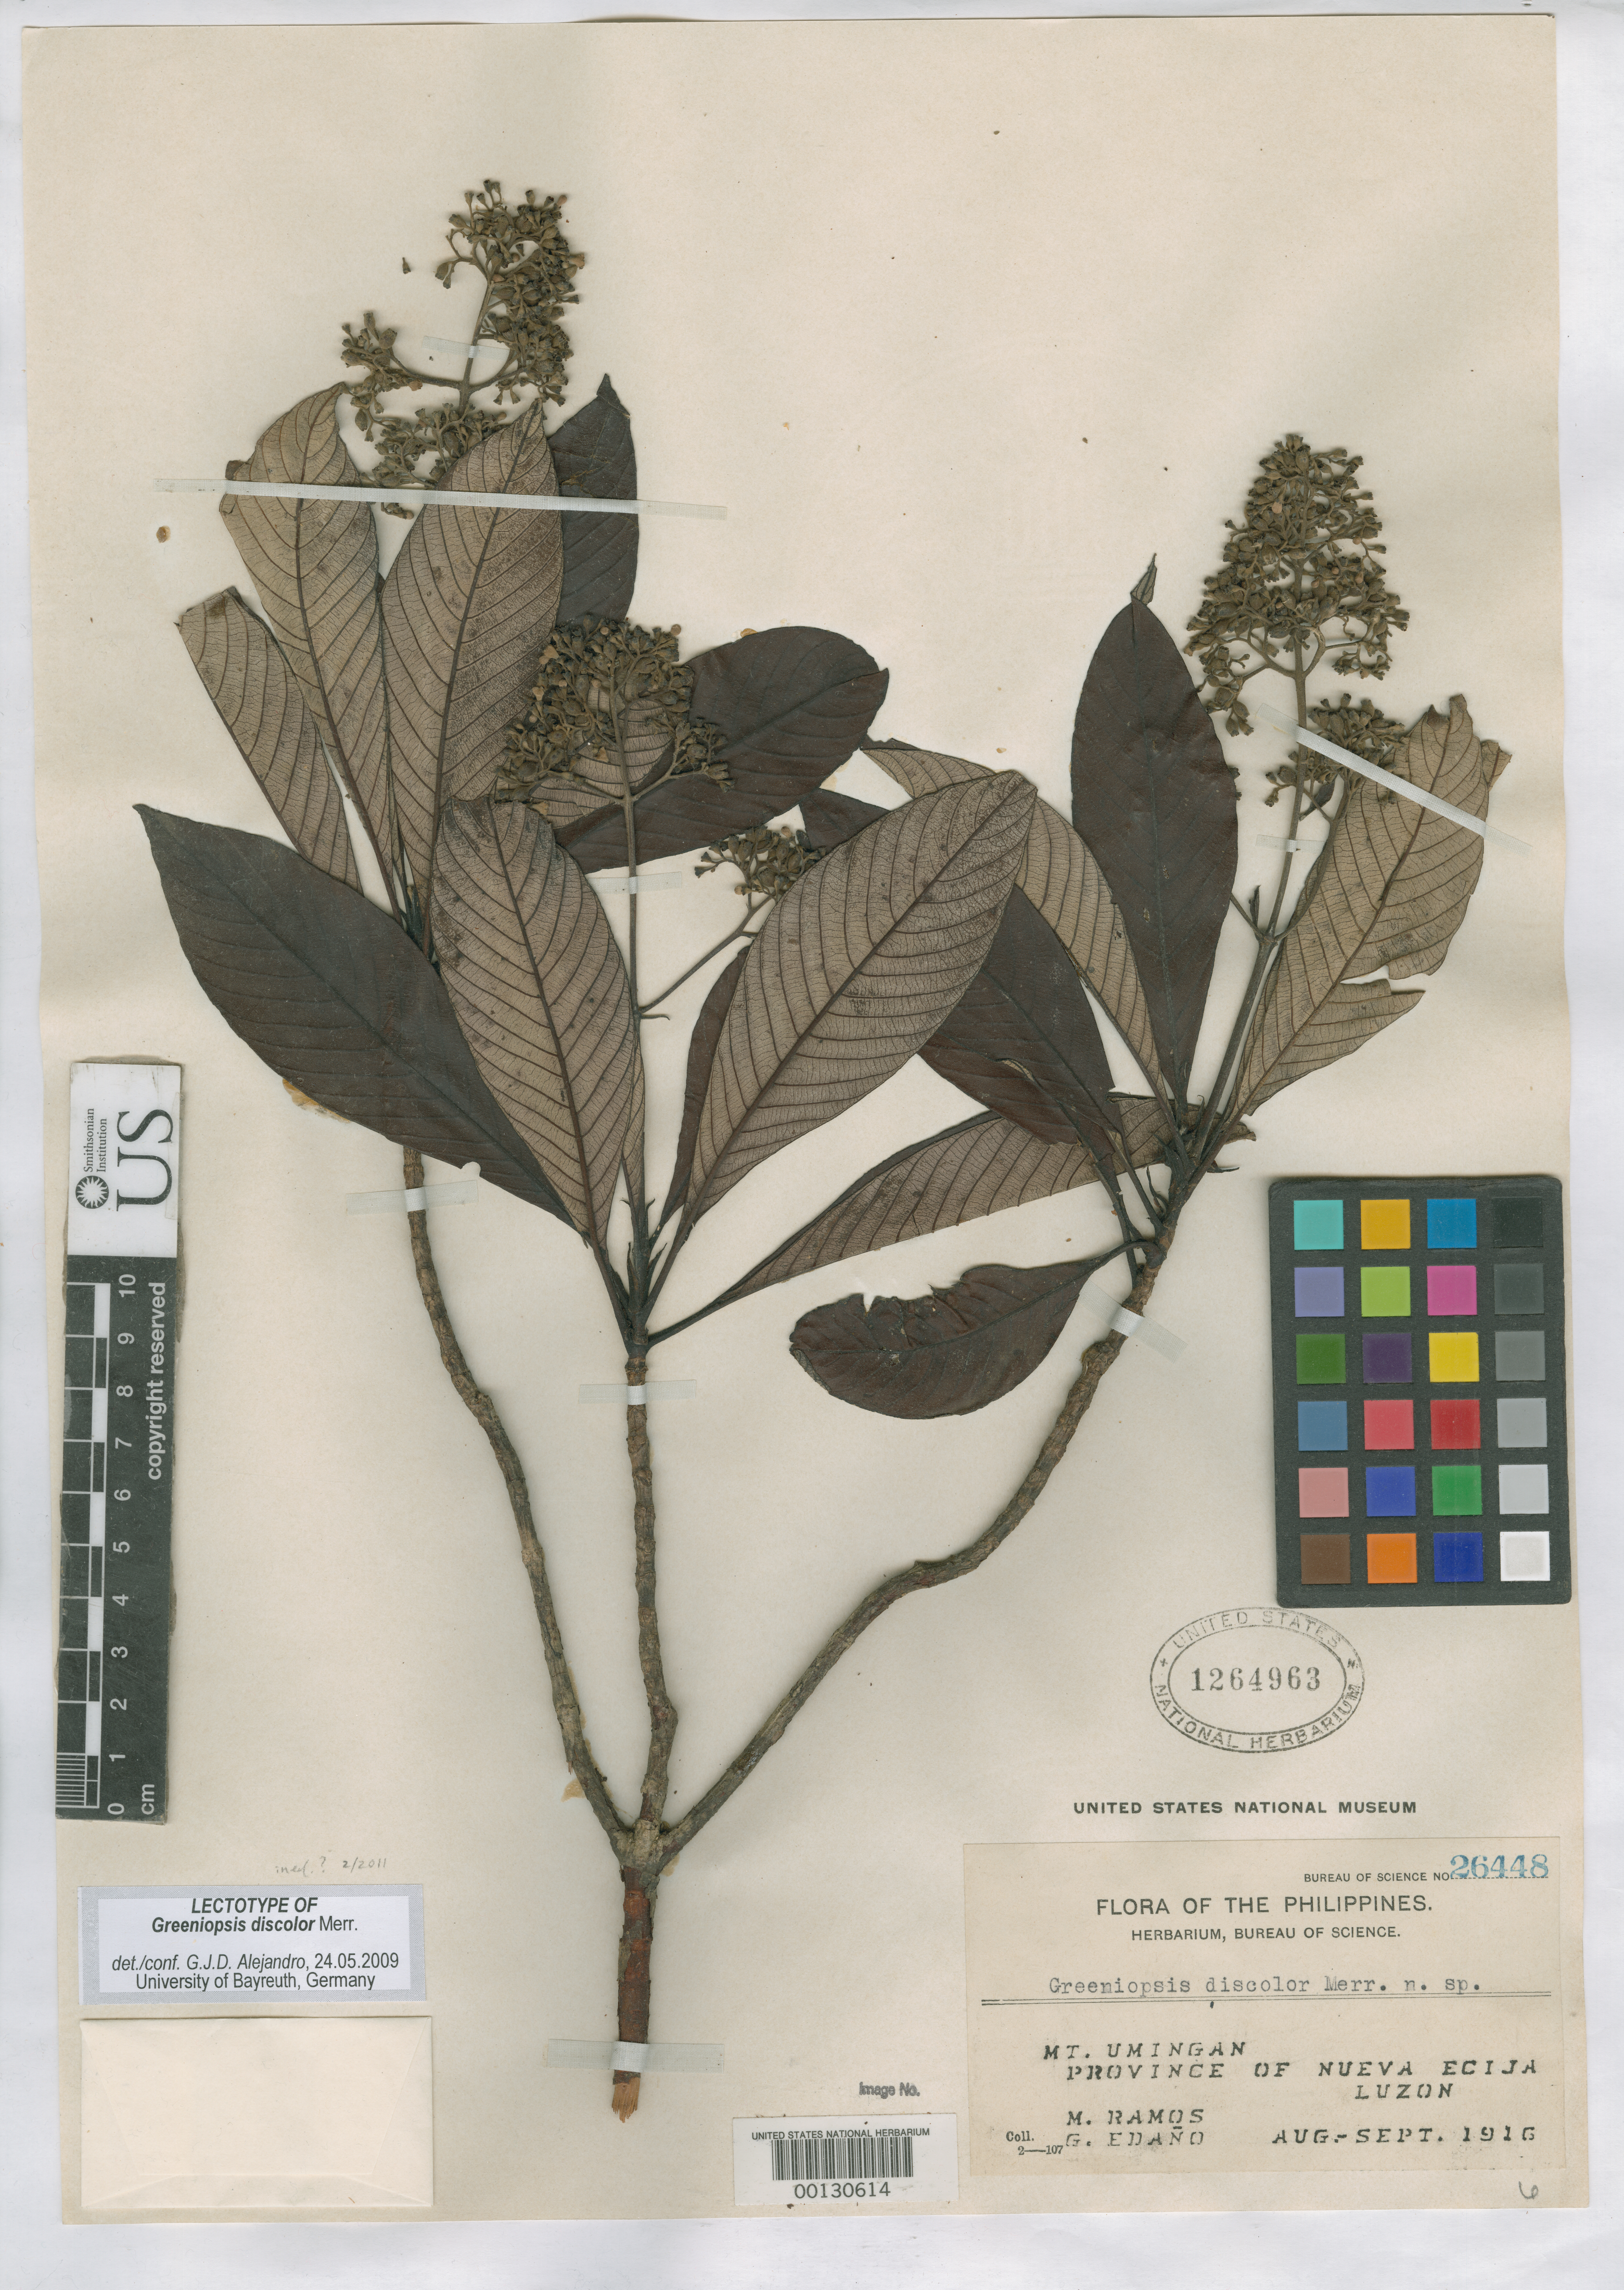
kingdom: Plantae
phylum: Tracheophyta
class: Magnoliopsida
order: Gentianales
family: Rubiaceae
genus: Greeniopsis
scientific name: Greeniopsis discolor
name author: Merr.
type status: Isotype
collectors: M. Ramos & G. E. Edaño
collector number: Bur. Sci. 26448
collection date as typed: Aug 1916 to -- Sep 1916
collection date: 1916-08/1916-09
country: Philippines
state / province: Central Luzon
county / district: Nueva Ecija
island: Luzon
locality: Mt. Umingan.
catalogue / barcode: US 1264963